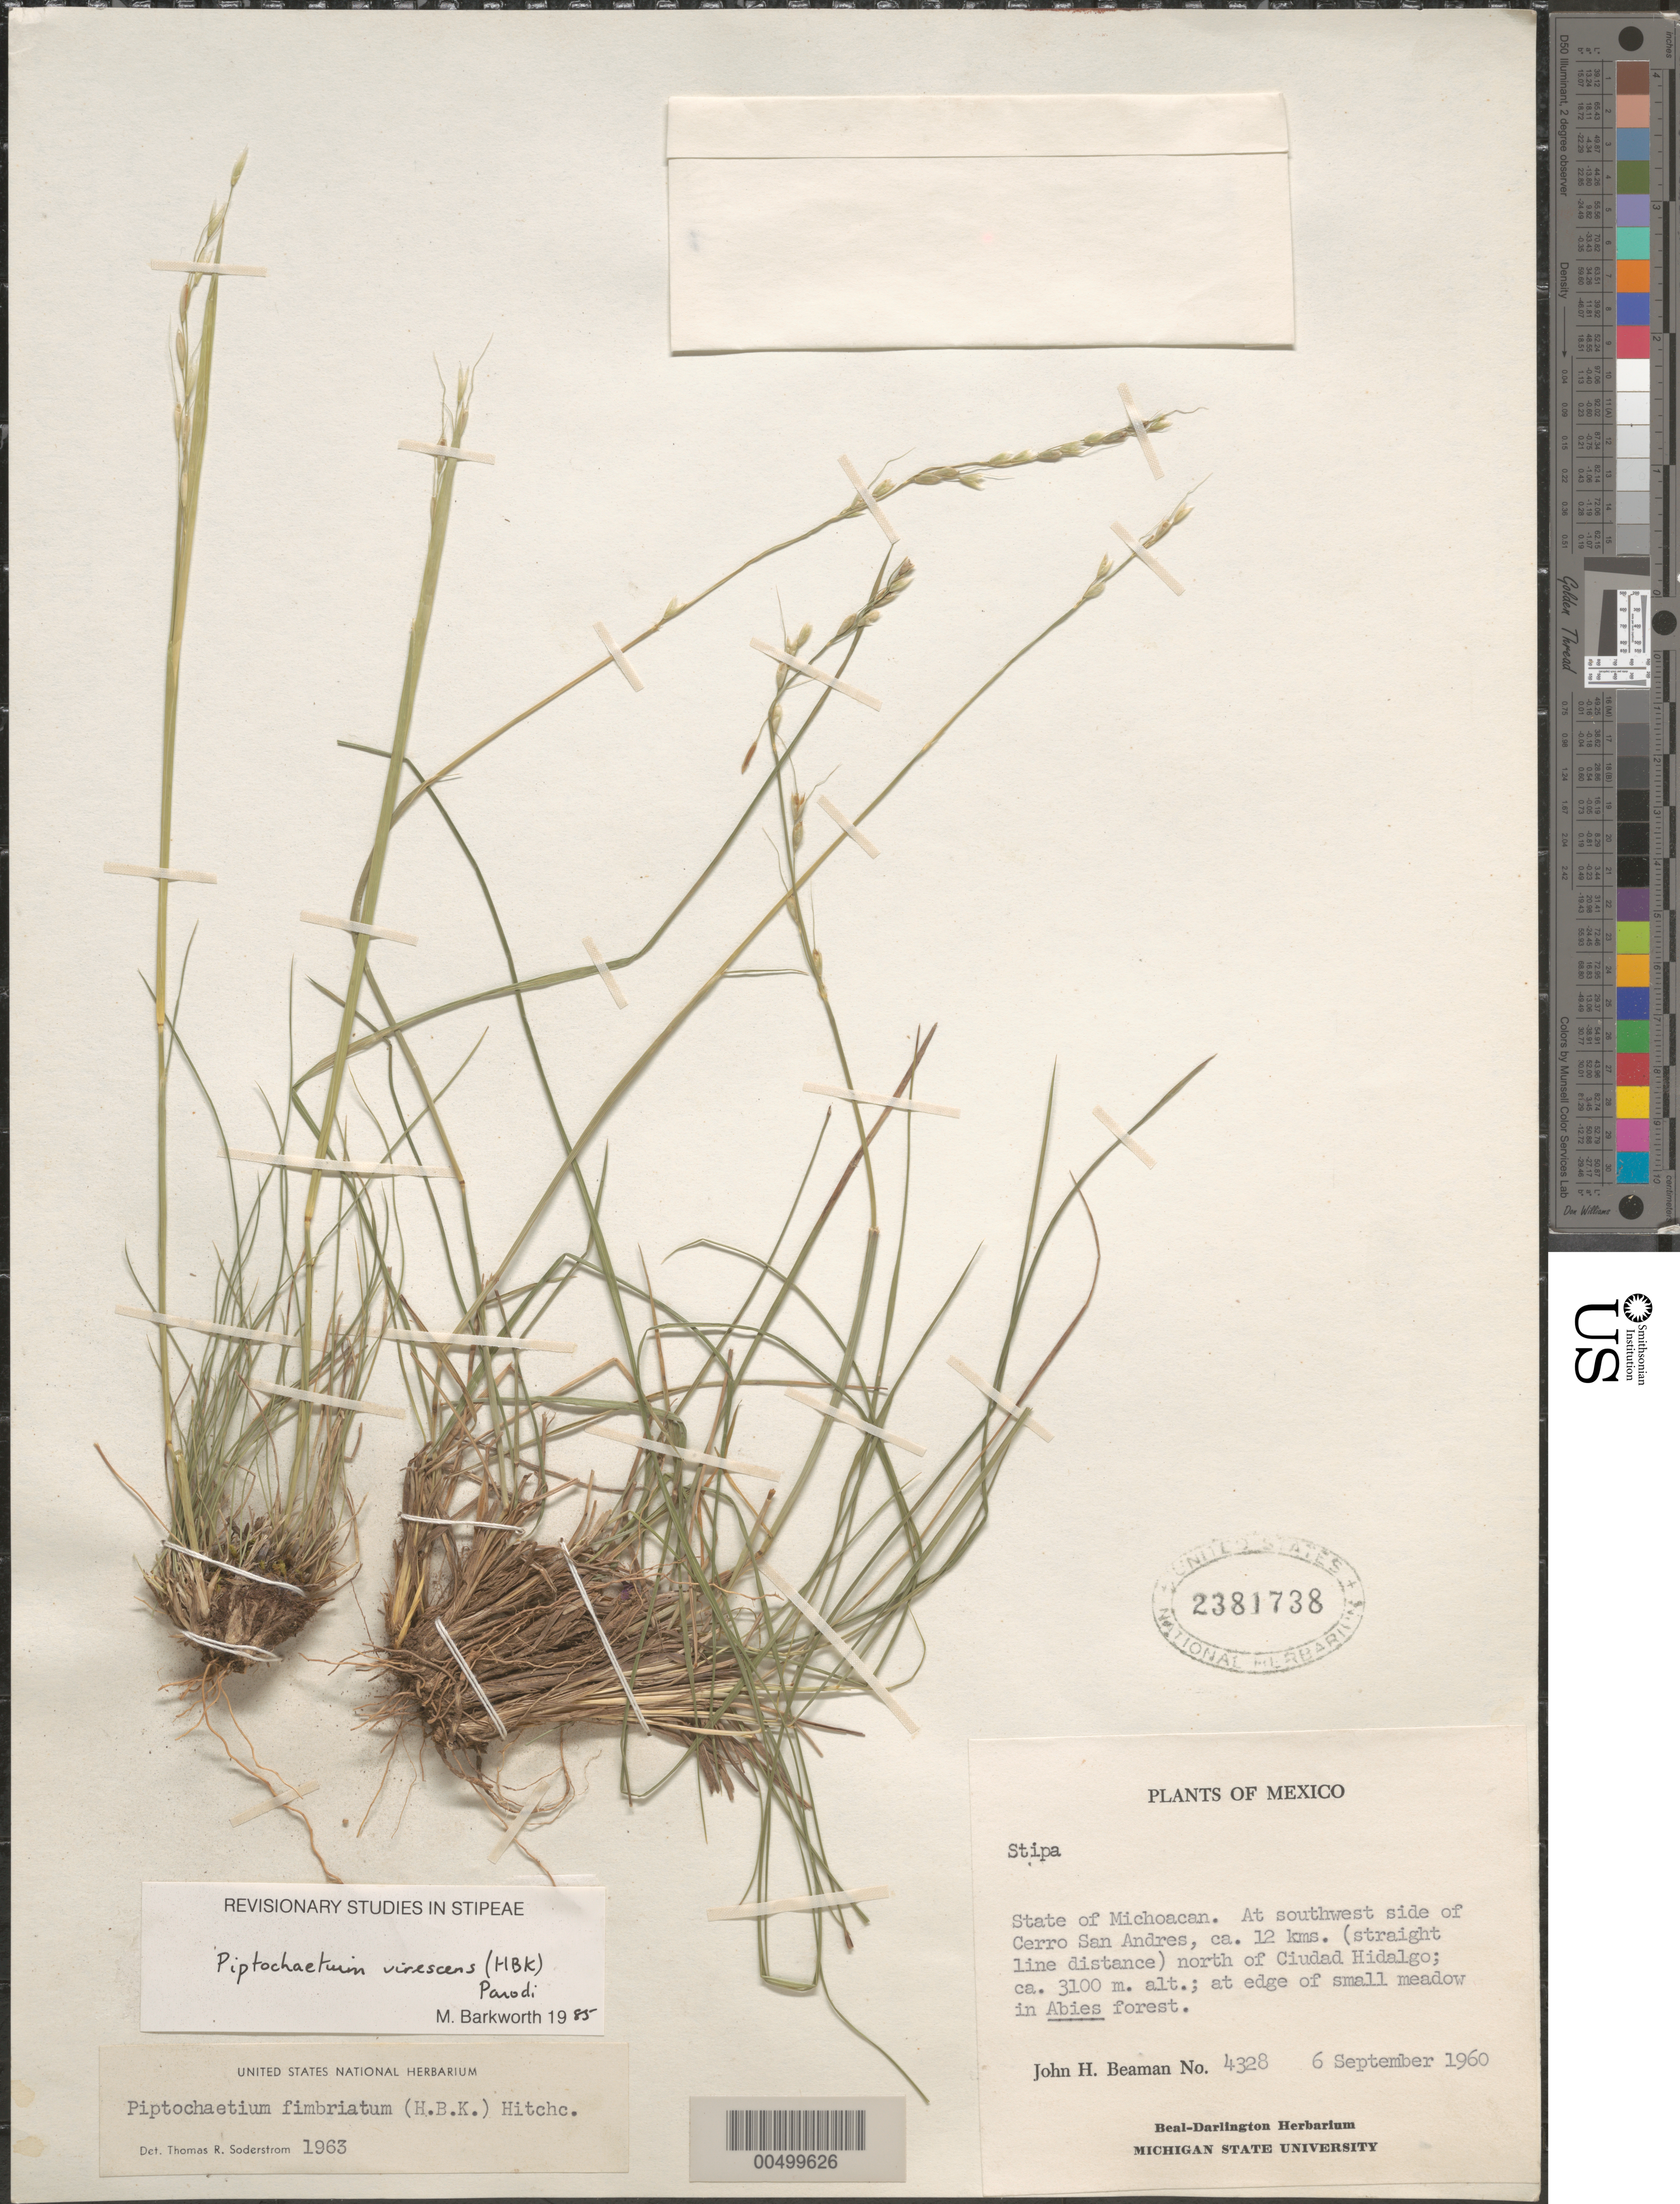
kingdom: Plantae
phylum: Tracheophyta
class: Liliopsida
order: Poales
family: Poaceae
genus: Piptochaetium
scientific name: Piptochaetium virescens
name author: (Kunth) Parodi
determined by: Barkworth, M. E.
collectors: J. H. Beaman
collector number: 4328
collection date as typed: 6 Sep 1960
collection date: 1960-09-06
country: Mexico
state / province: Michoacán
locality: At SW side of Cerro San Andres, ca 12 km (straight line distance) N of Ciudad Hidalgo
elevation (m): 3100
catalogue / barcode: US 2381738